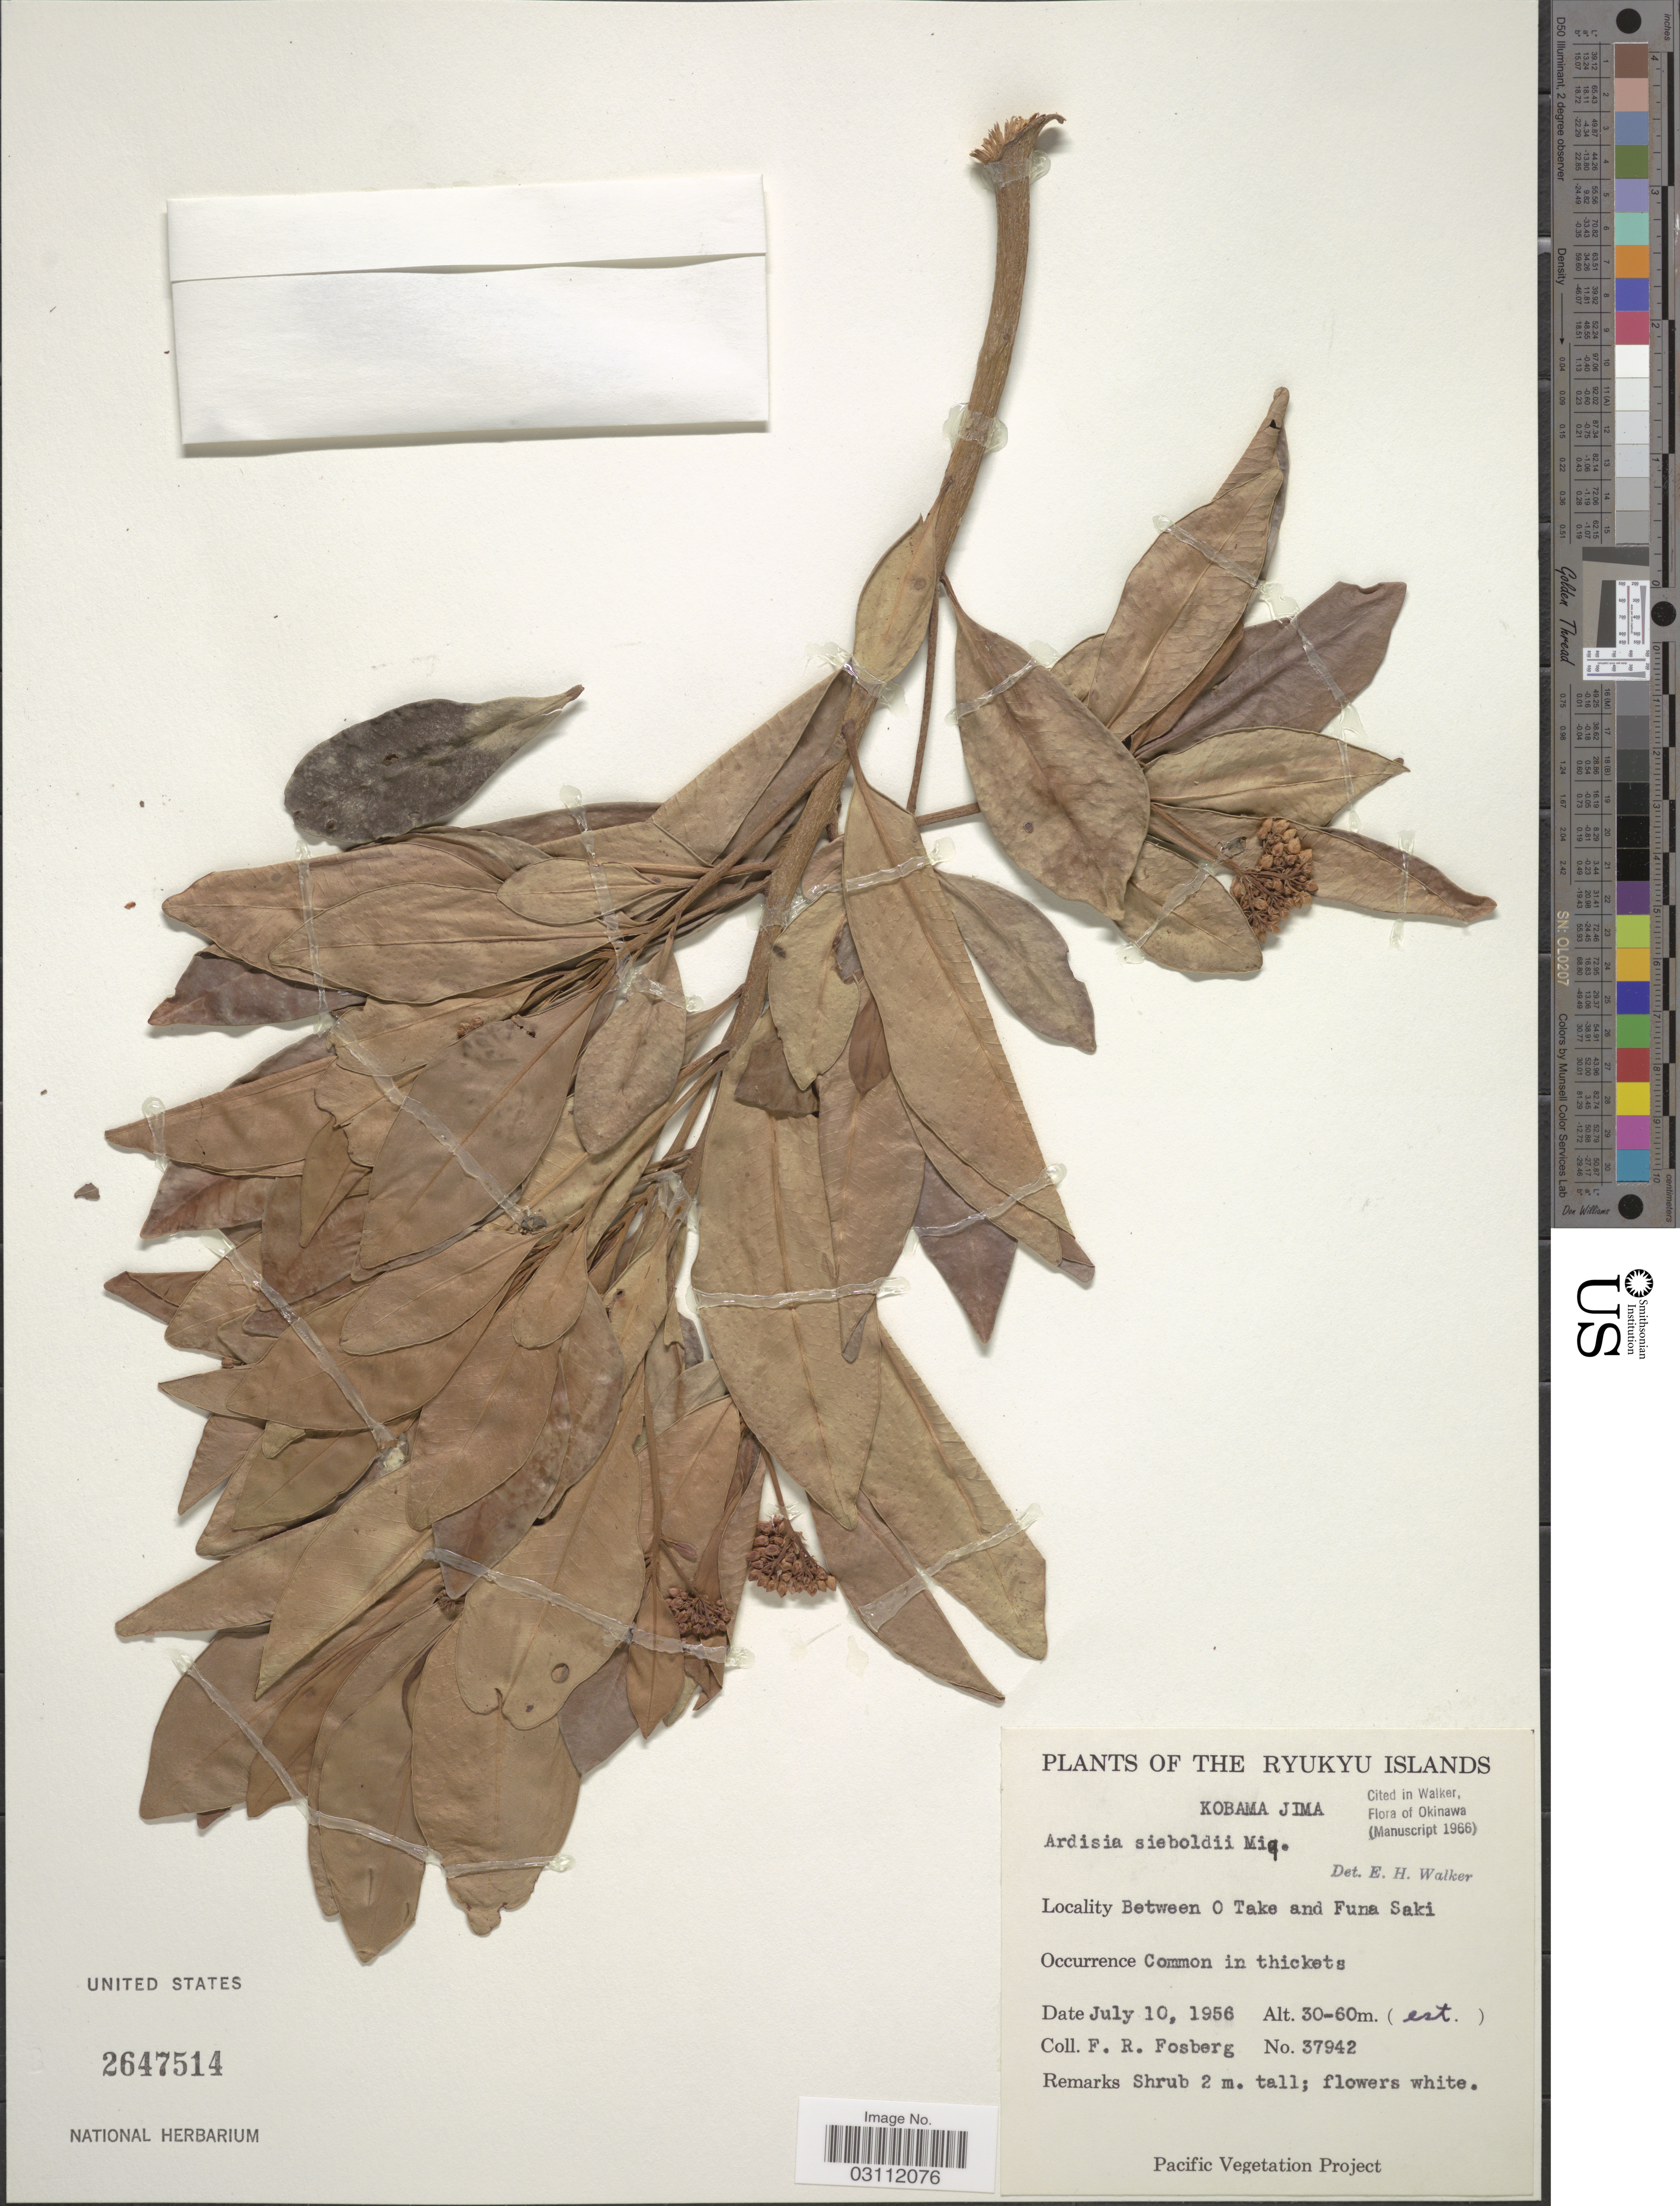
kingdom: Plantae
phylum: Tracheophyta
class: Magnoliopsida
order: Ericales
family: Primulaceae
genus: Ardisia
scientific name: Ardisia sieboldii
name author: Miq.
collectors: F. R. Fosberg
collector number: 37942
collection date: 1956-07-10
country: Japan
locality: The Ryukyu Islands, Kobama Jima, Between O Take and Funa Saki.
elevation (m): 30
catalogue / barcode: US 2647514